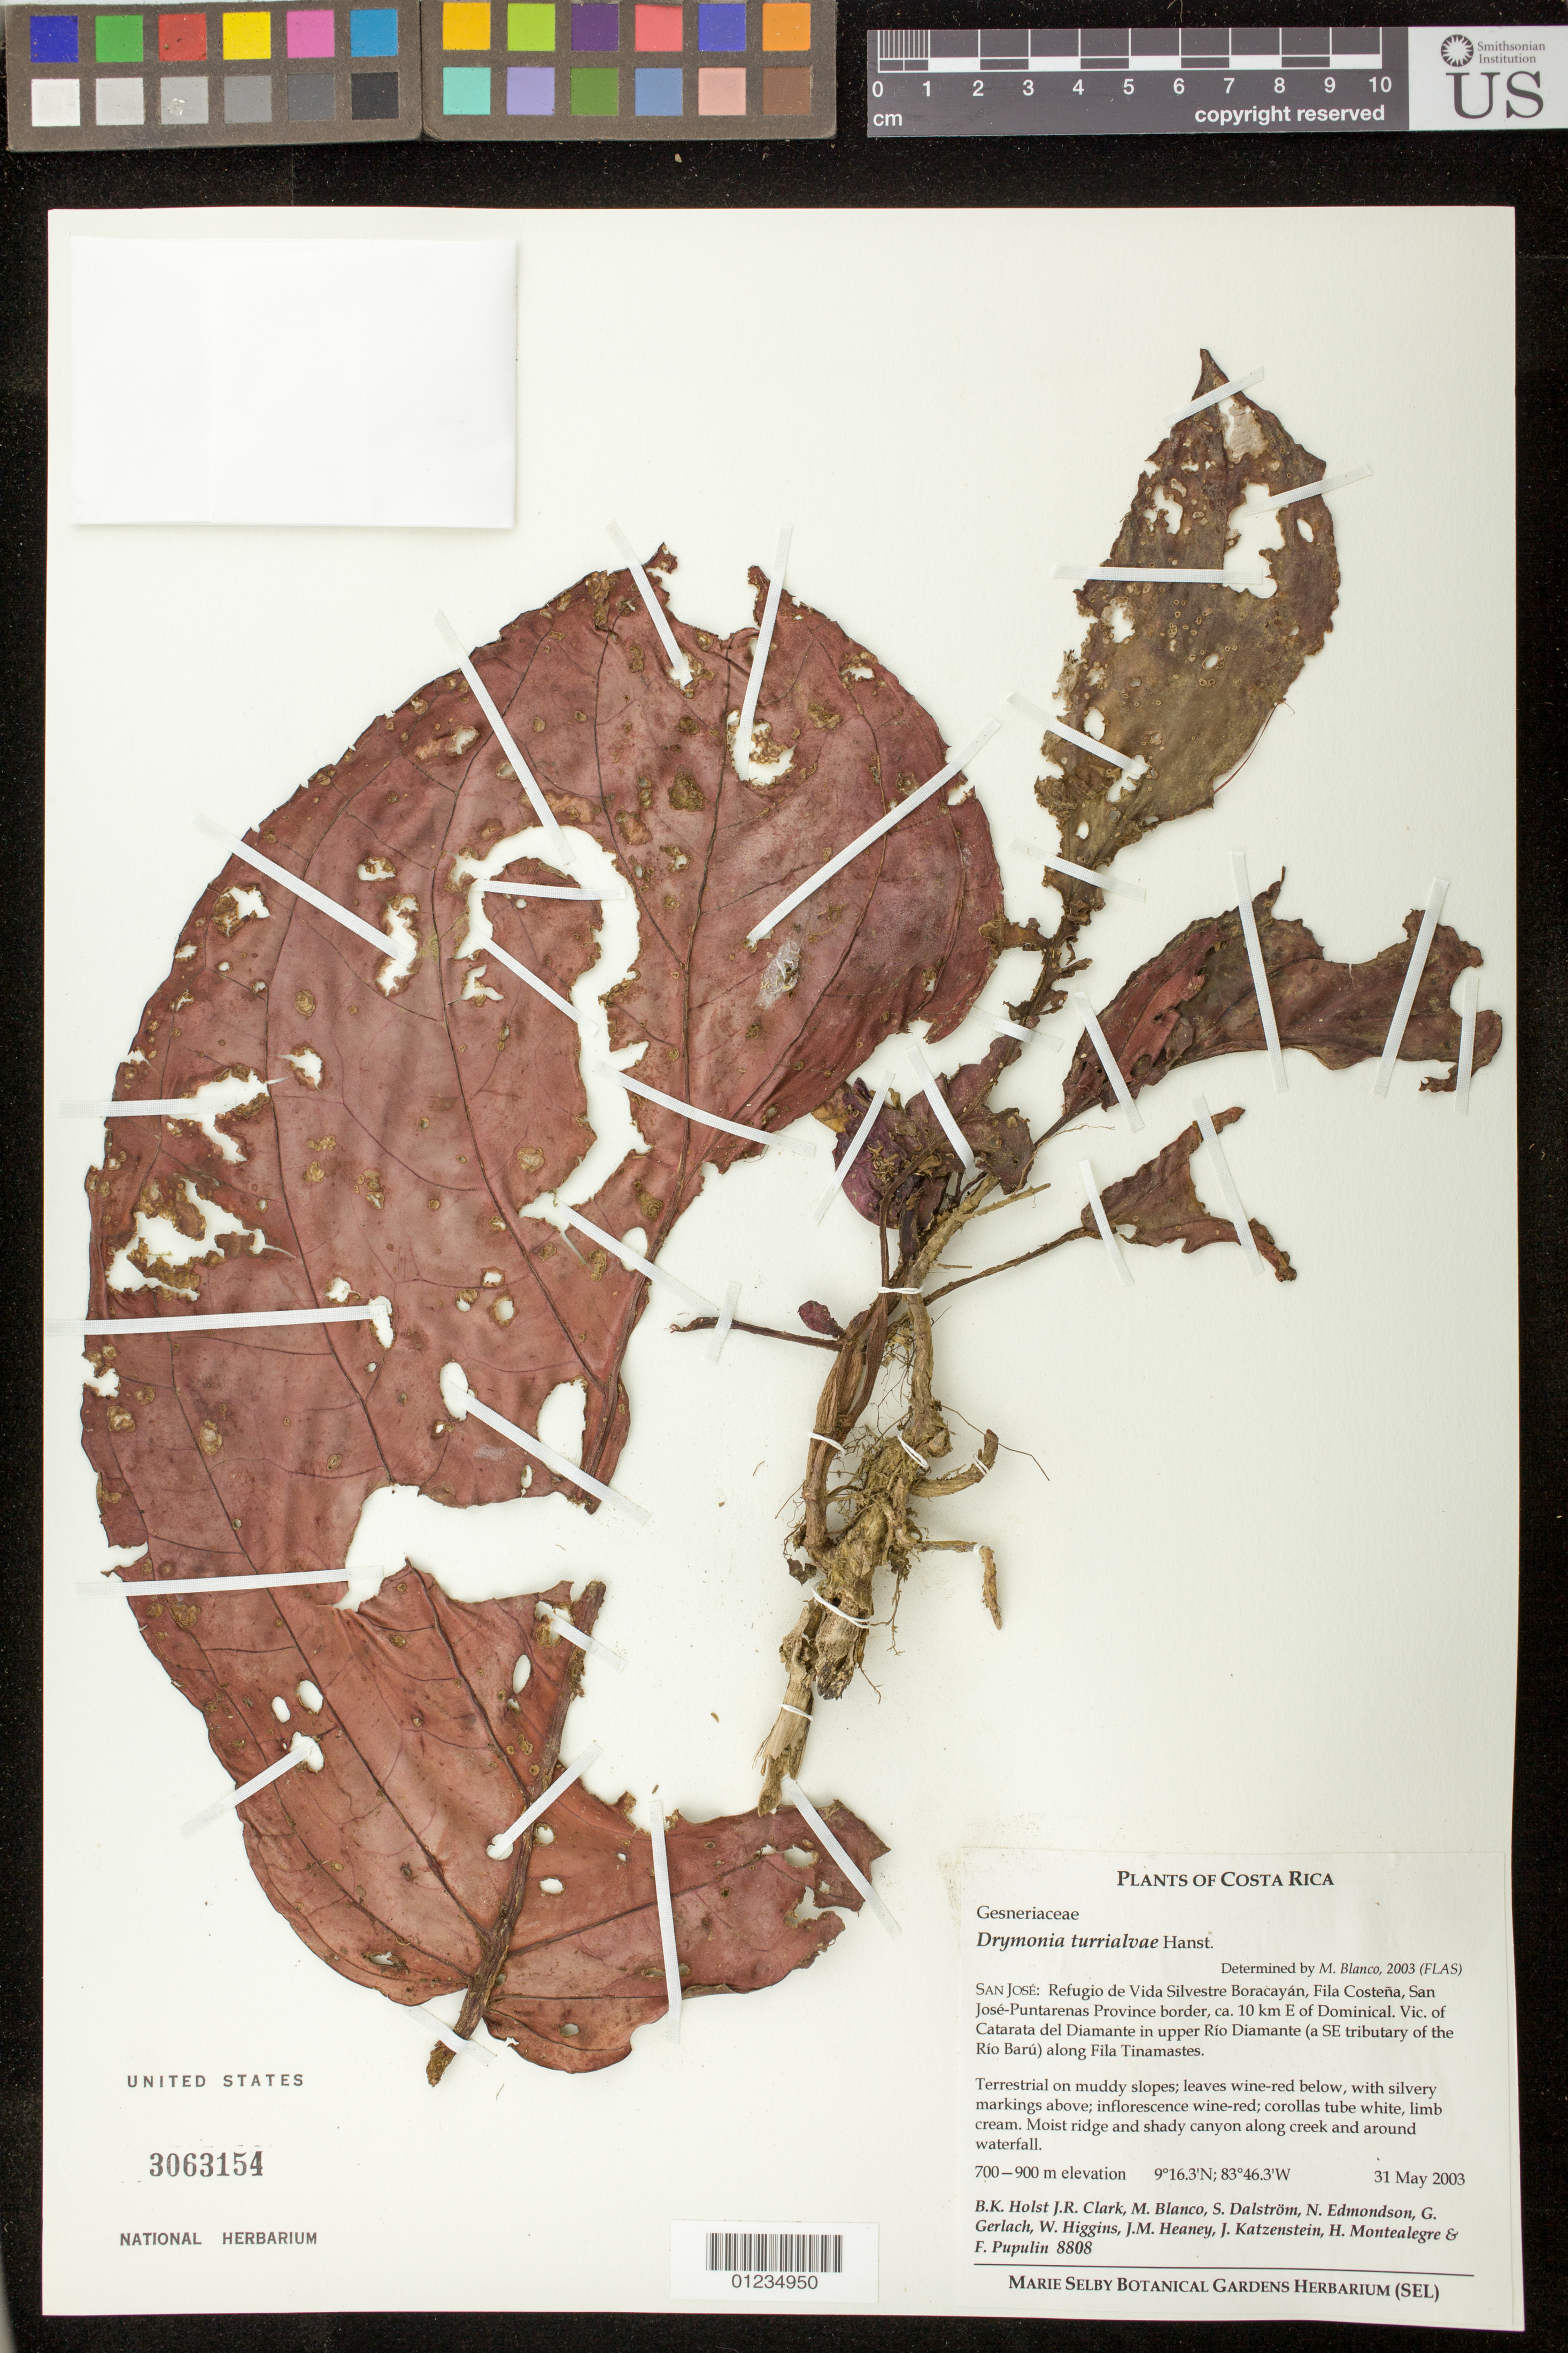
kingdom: Plantae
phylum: Tracheophyta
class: Magnoliopsida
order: Lamiales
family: Gesneriaceae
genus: Drymonia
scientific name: Drymonia turrialvae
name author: Hanst.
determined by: Blanco, M.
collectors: B. Holst & et al.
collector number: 8808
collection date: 2003-05-31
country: Costa Rica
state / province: San José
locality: San José: Refugio de Vida Silvestre Boracayán, Fila Costeña, San José-Puntarenas Province border, ca. 10 km E of Dominical.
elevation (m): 700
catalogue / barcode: US 3063154